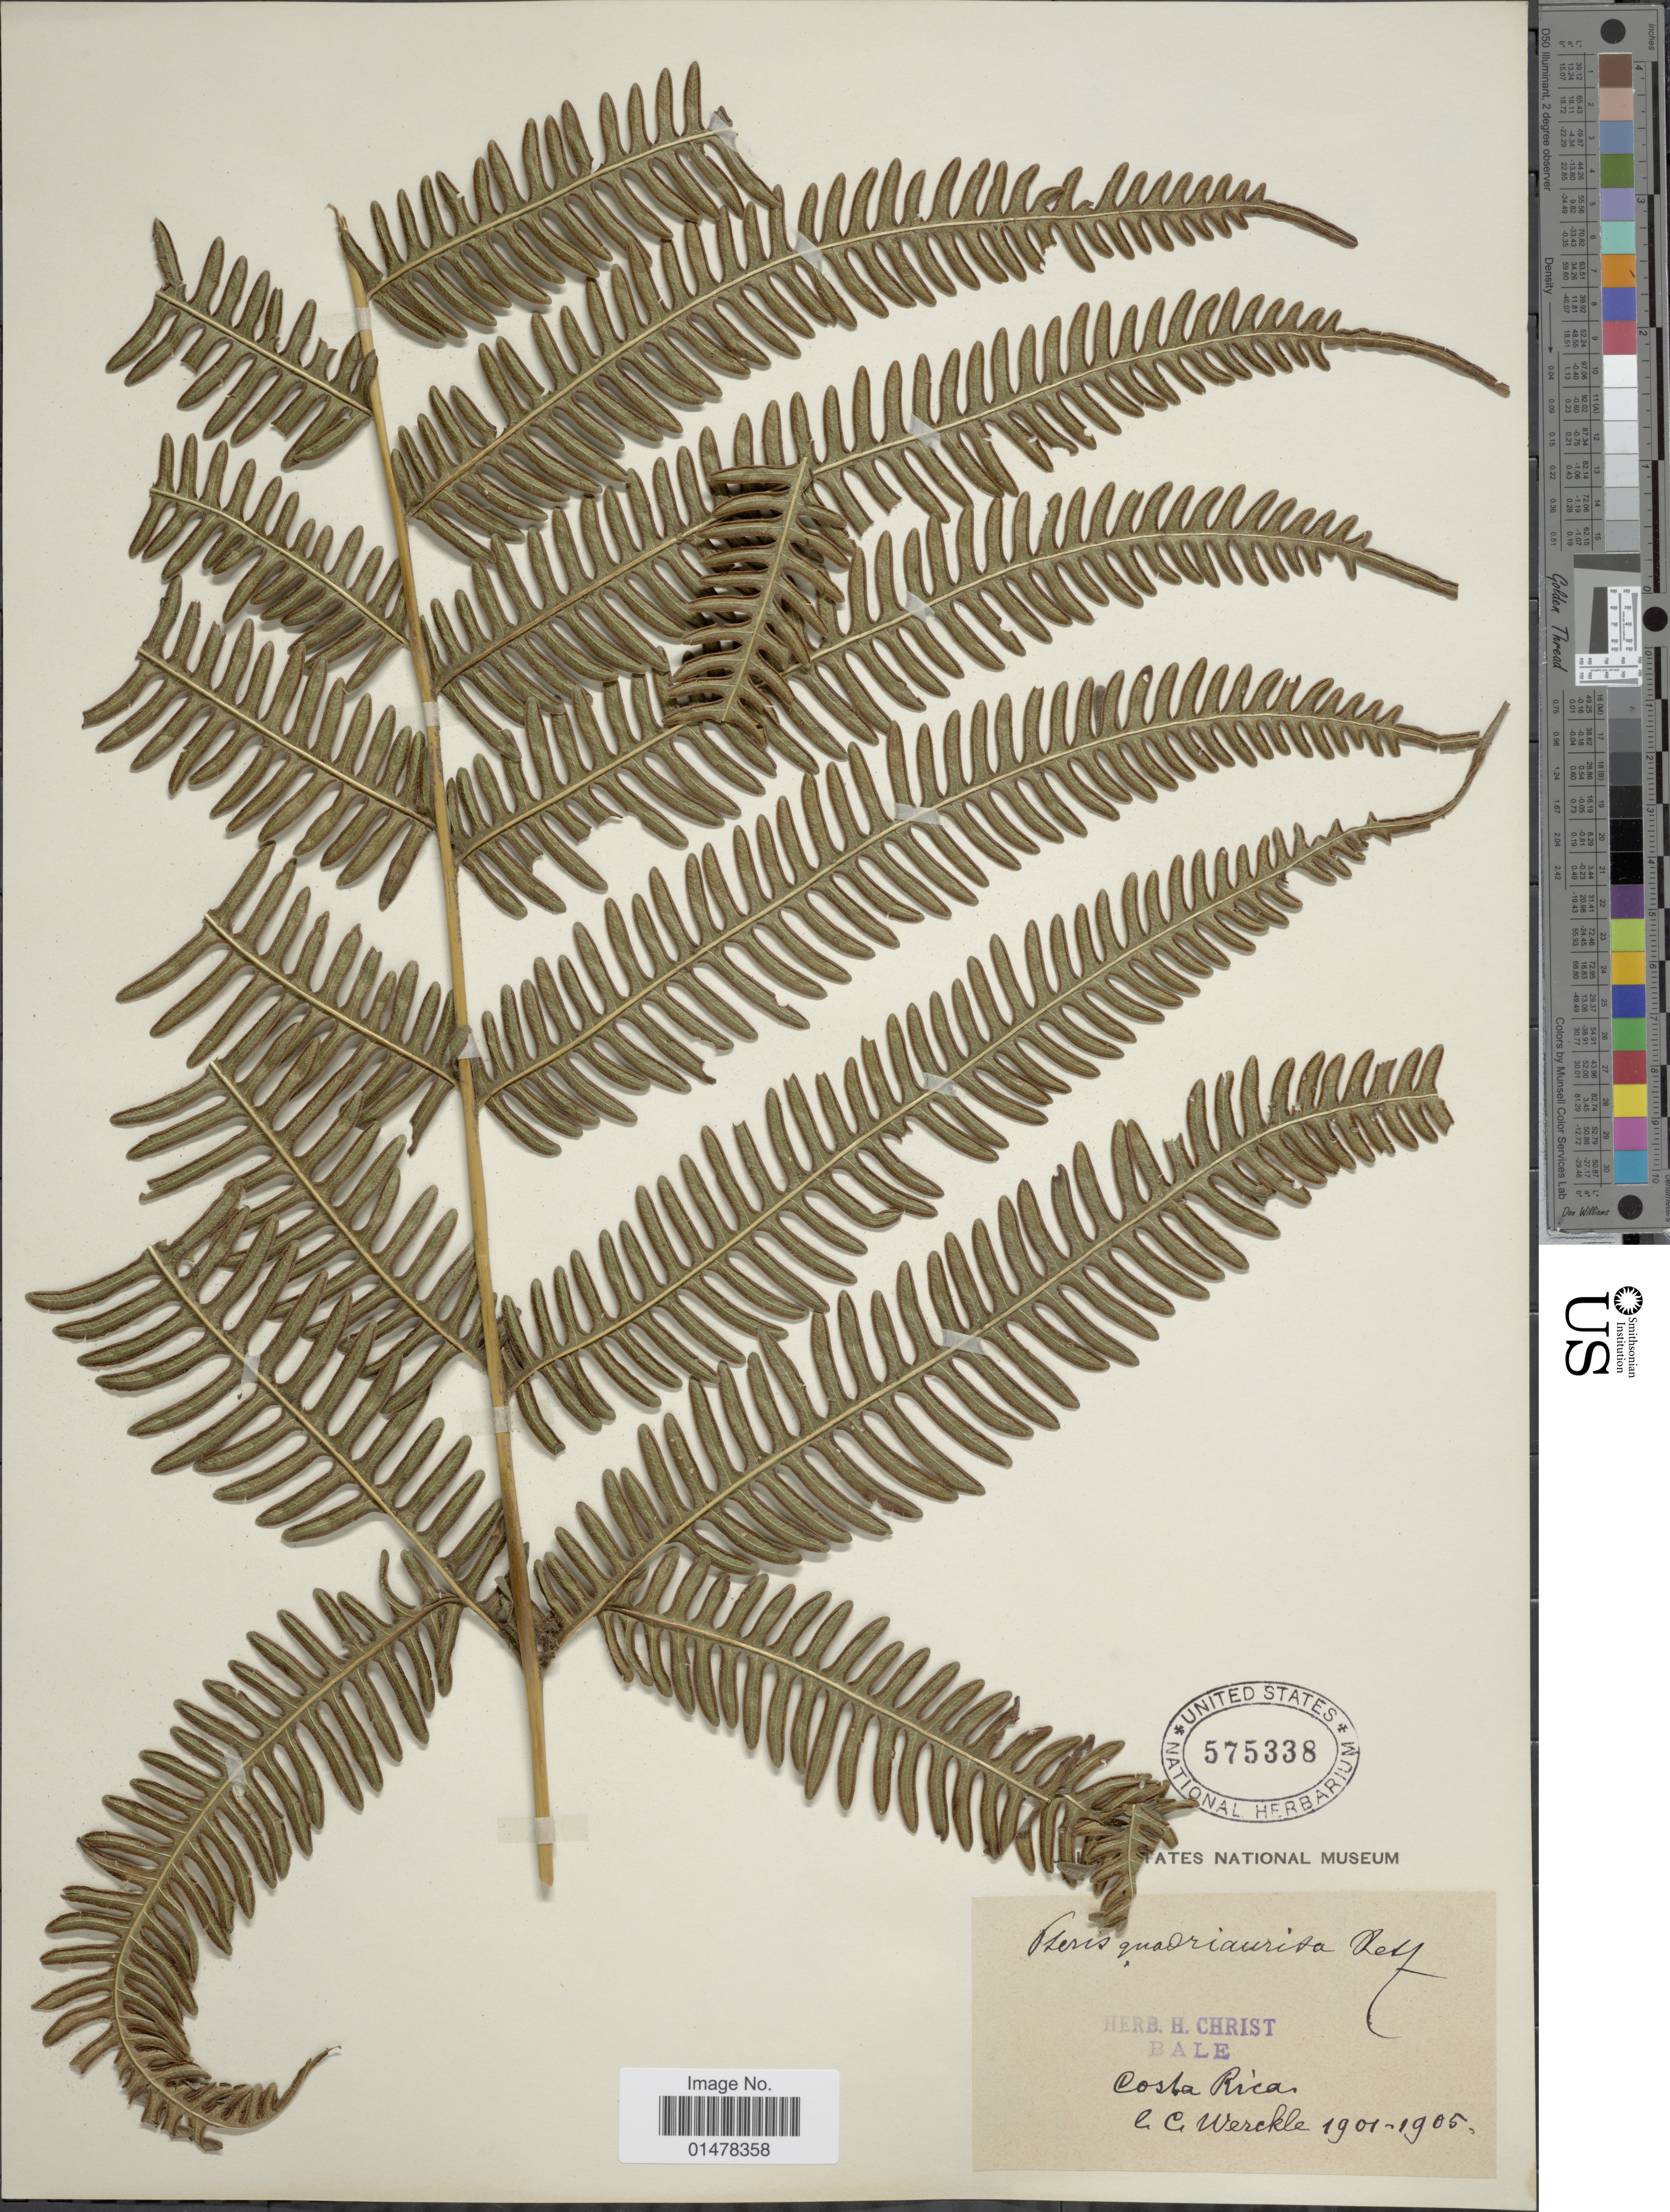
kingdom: Plantae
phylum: Tracheophyta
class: Polypodiopsida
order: Polypodiales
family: Pteridaceae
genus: Pteris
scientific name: Pteris quadriaurita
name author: Retz.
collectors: C. C Wercklé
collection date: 1901/1905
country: Costa Rica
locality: Costa Rica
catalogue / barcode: US 575338